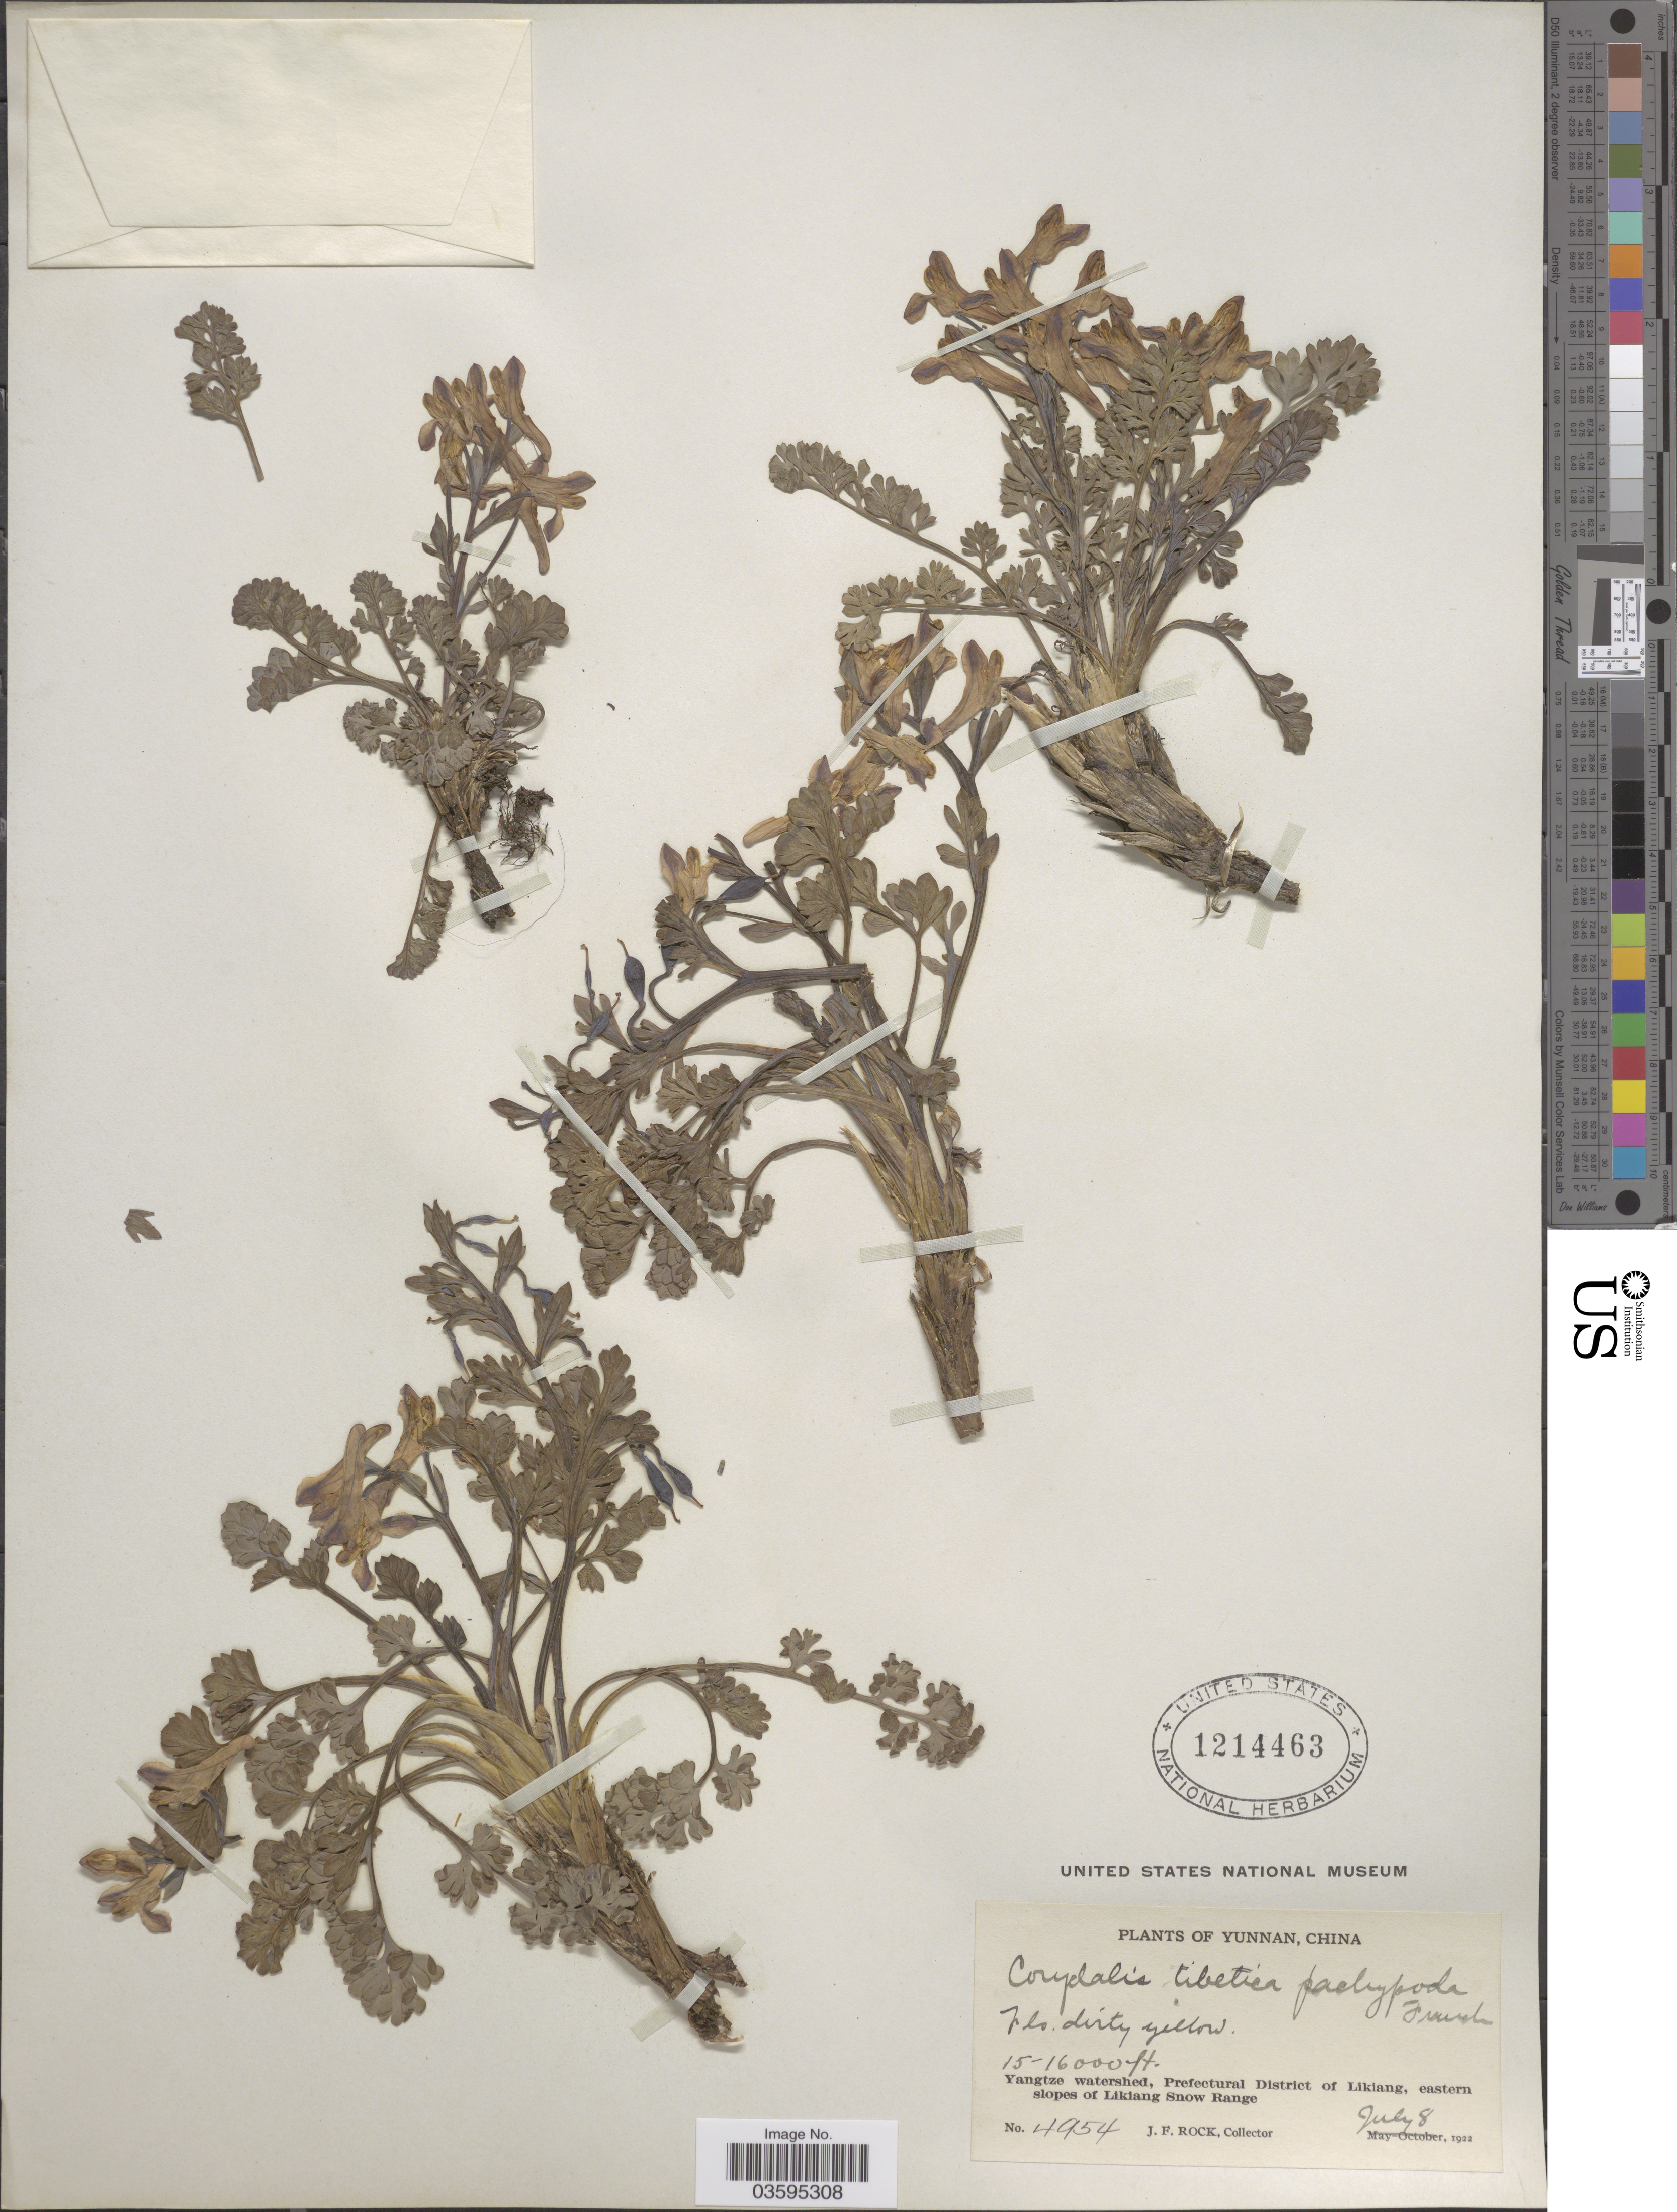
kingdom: Plantae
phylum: Tracheophyta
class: Magnoliopsida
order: Ranunculales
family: Papaveraceae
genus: Corydalis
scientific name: Corydalis tibetica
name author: Hook. f. & Thomson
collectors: J. Rock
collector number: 4954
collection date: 1922-07-08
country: China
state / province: Yunnan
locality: Yangtze watershed, Prefectural District of Likiang, eastern slopes of Likiang Snow Range.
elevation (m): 4572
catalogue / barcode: US 1214463